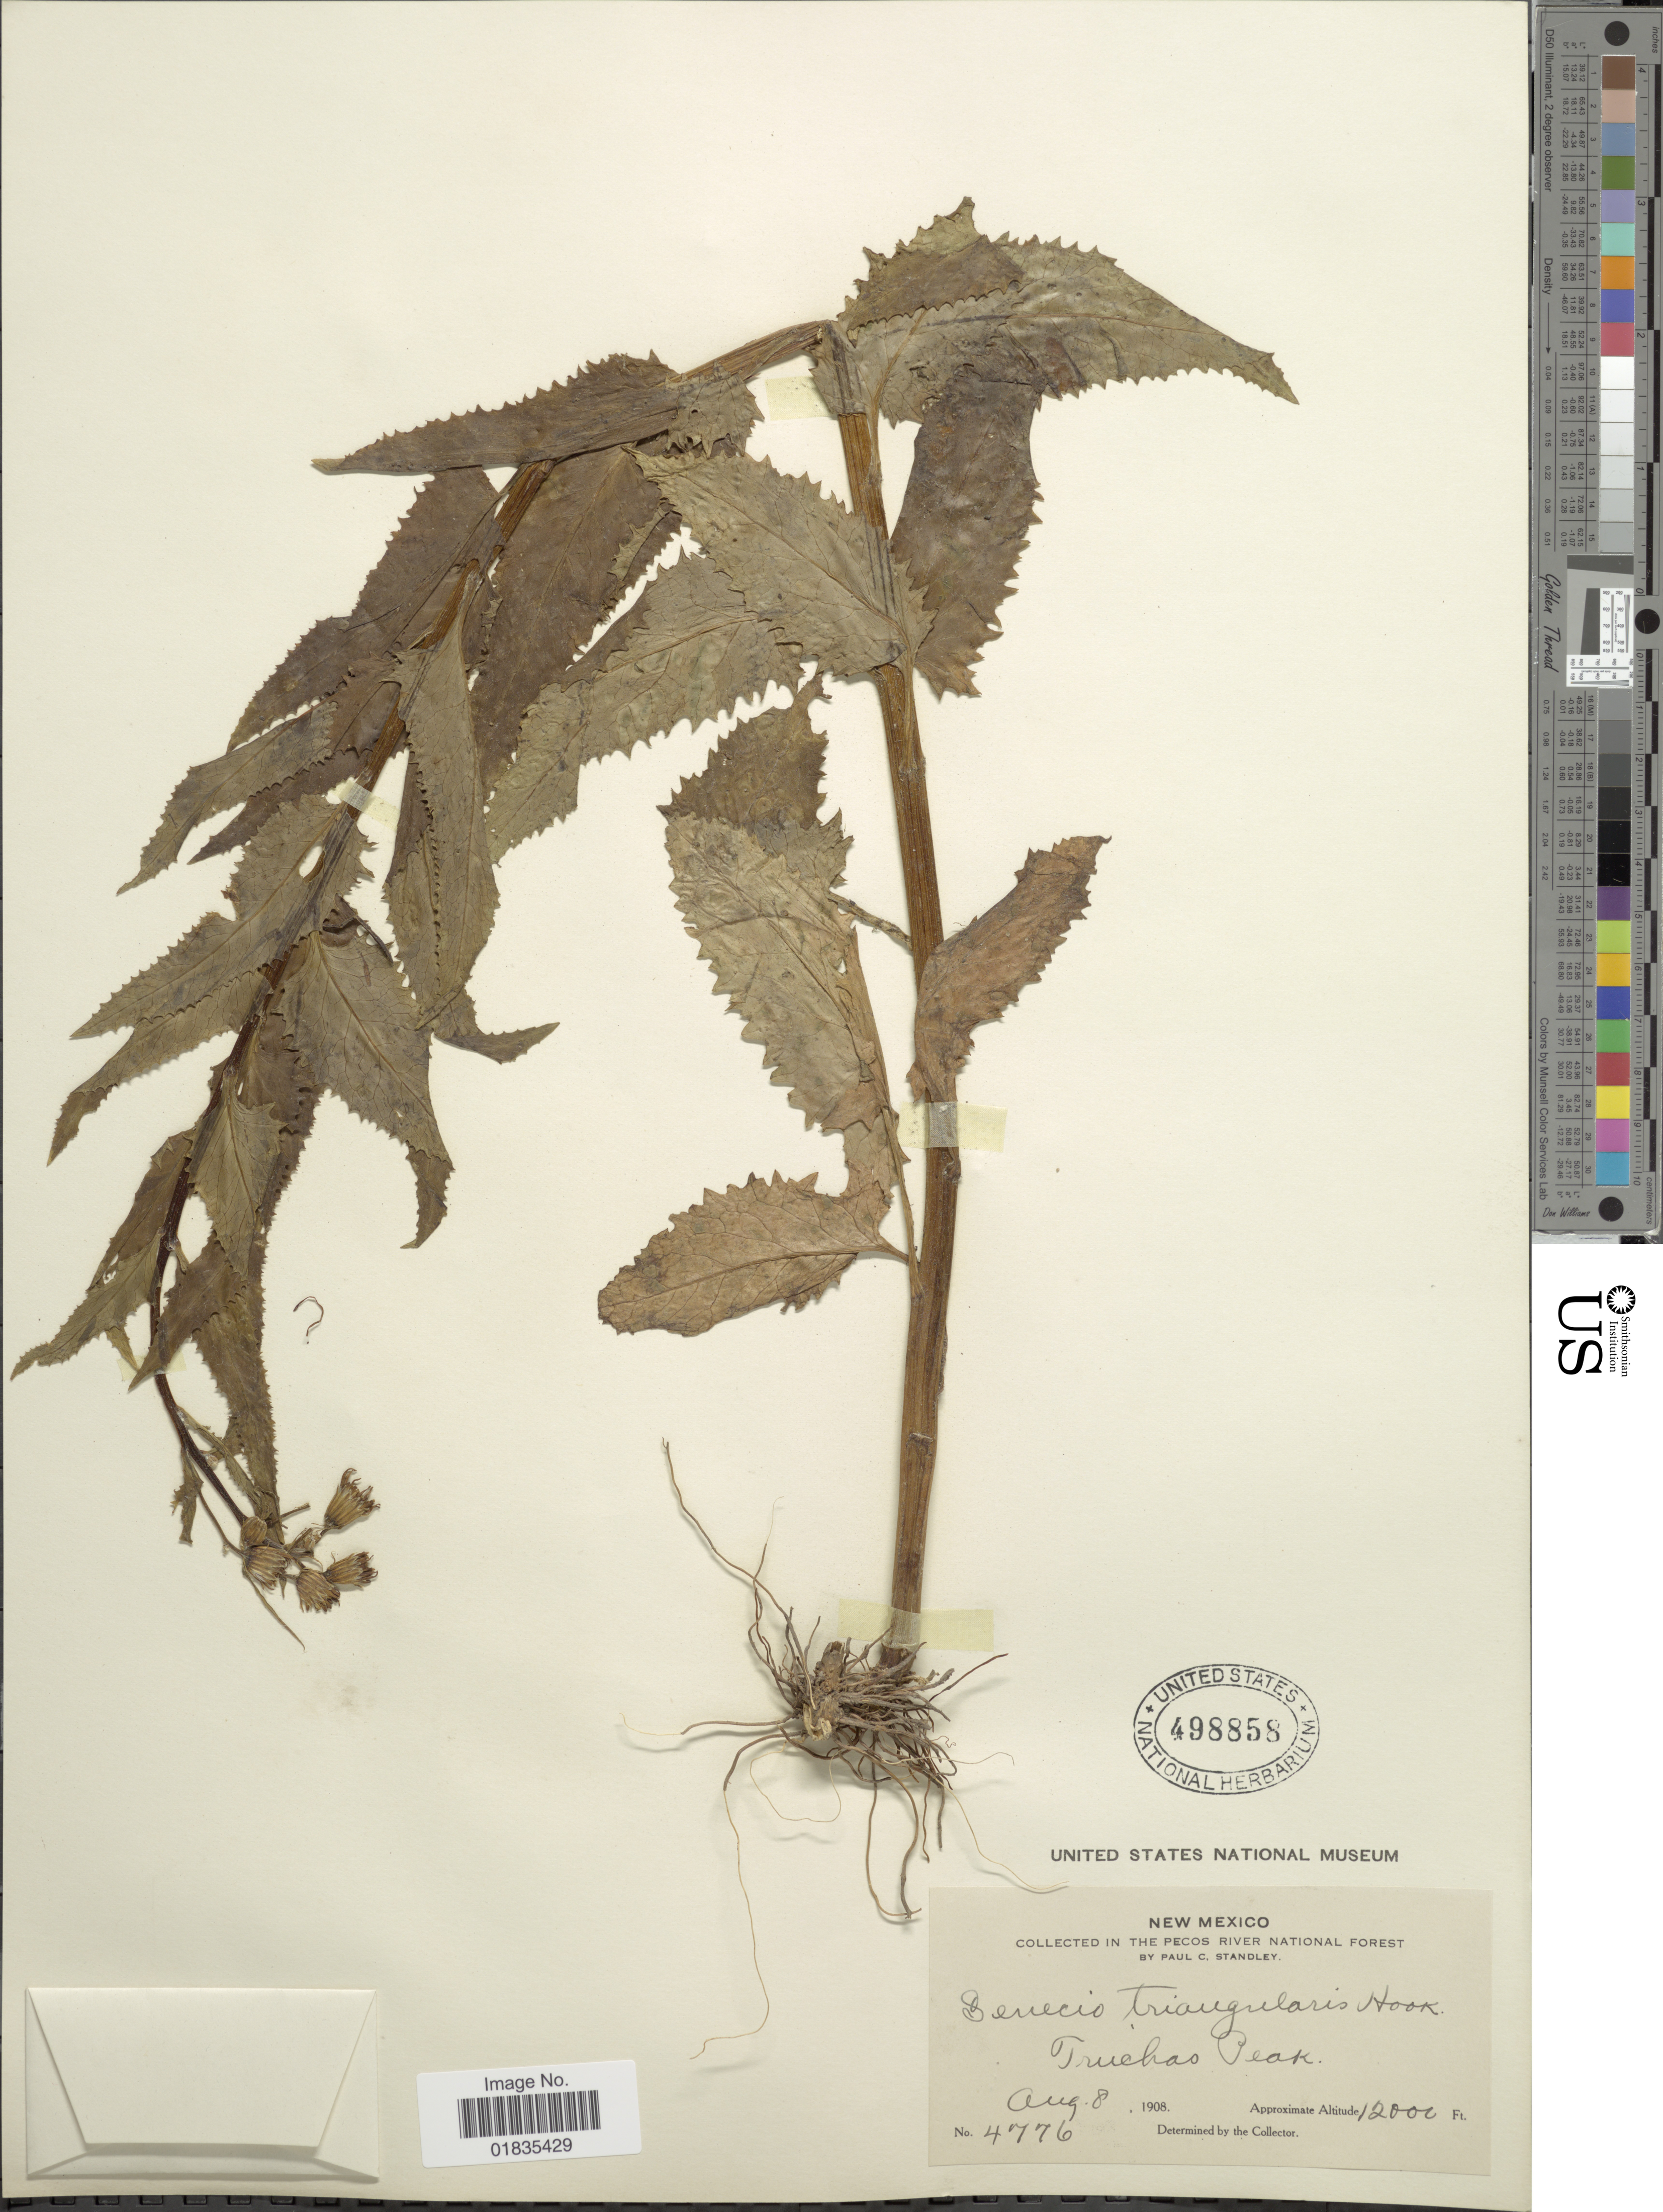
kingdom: Plantae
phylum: Tracheophyta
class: Magnoliopsida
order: Asterales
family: Asteraceae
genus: Senecio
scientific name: Senecio triangularis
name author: Hook.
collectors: P. C. Standley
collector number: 4776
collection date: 1908-08-08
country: United States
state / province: New Mexico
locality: The Pecos River National Forest, Truchas Creek.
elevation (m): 3658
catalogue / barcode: US 498858